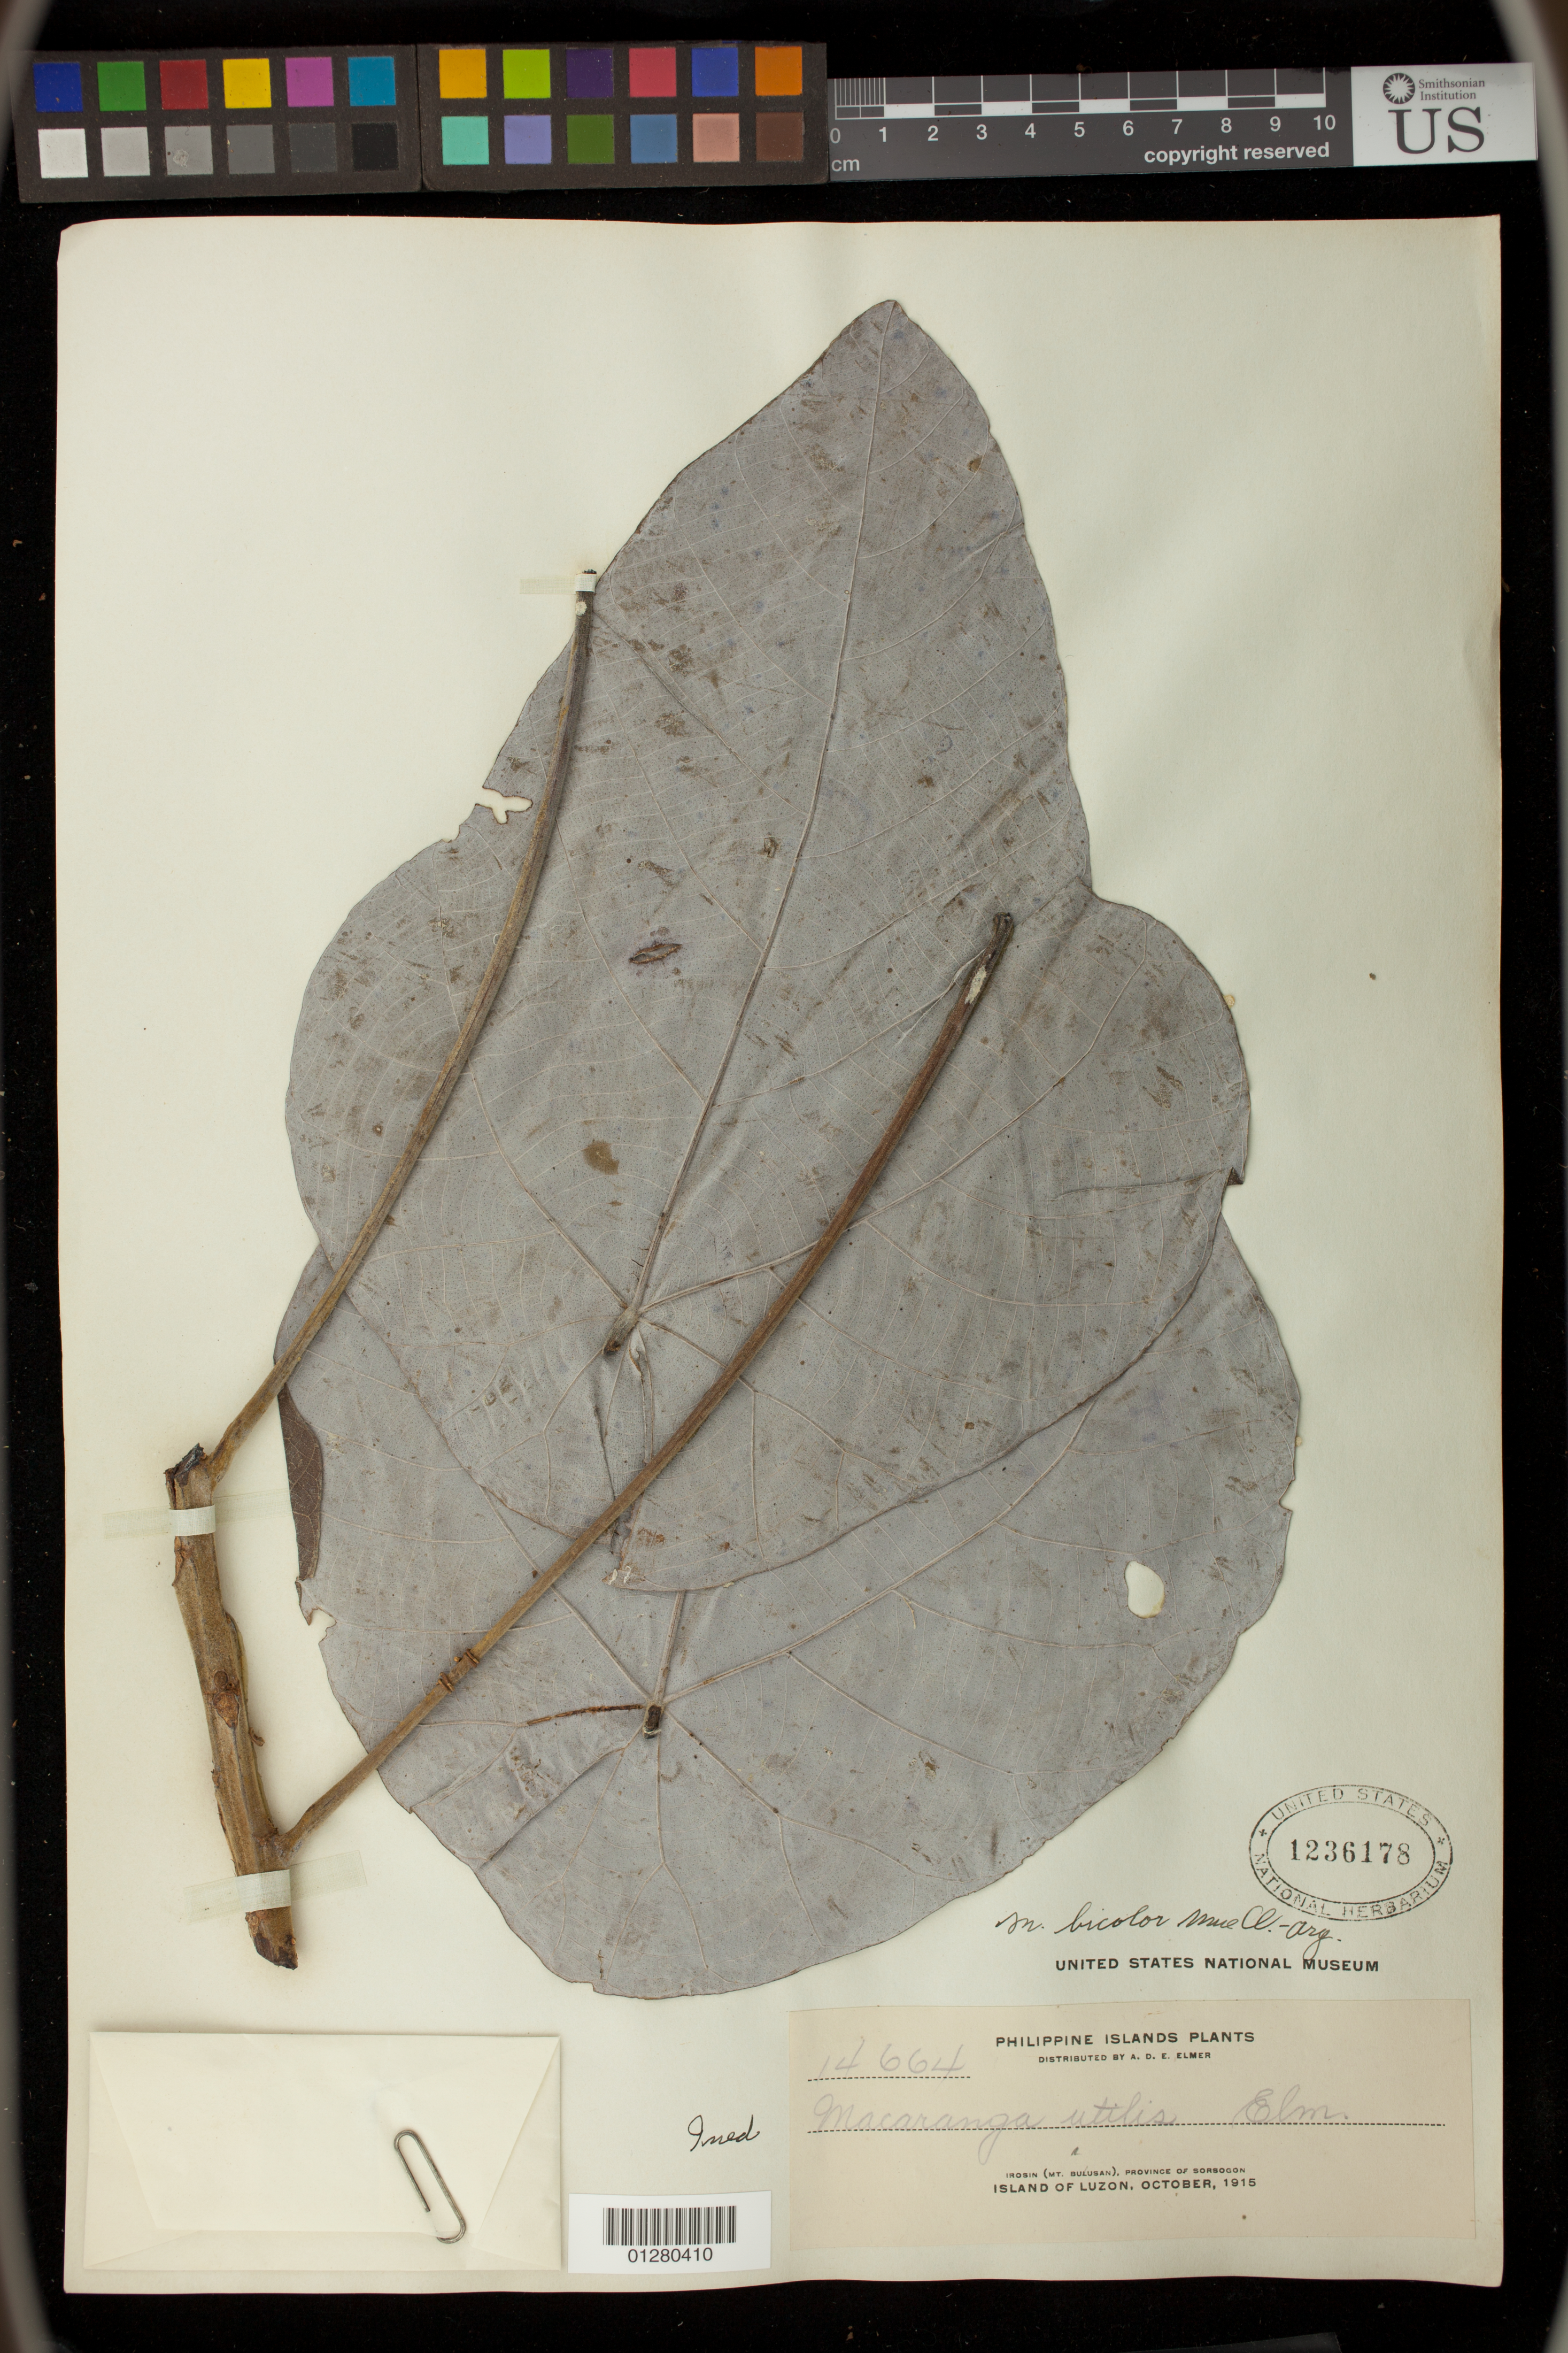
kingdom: Plantae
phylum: Tracheophyta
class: Magnoliopsida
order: Malpighiales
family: Euphorbiaceae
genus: Macaranga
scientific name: Macaranga bicolor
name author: Müll. Arg.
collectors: A. D. E. Elmer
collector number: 14664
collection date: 1915-10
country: Philippines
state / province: Bicol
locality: Irosin (Mt. Bulusan), Province of Sorsogon, Luzon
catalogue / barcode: US 1236178